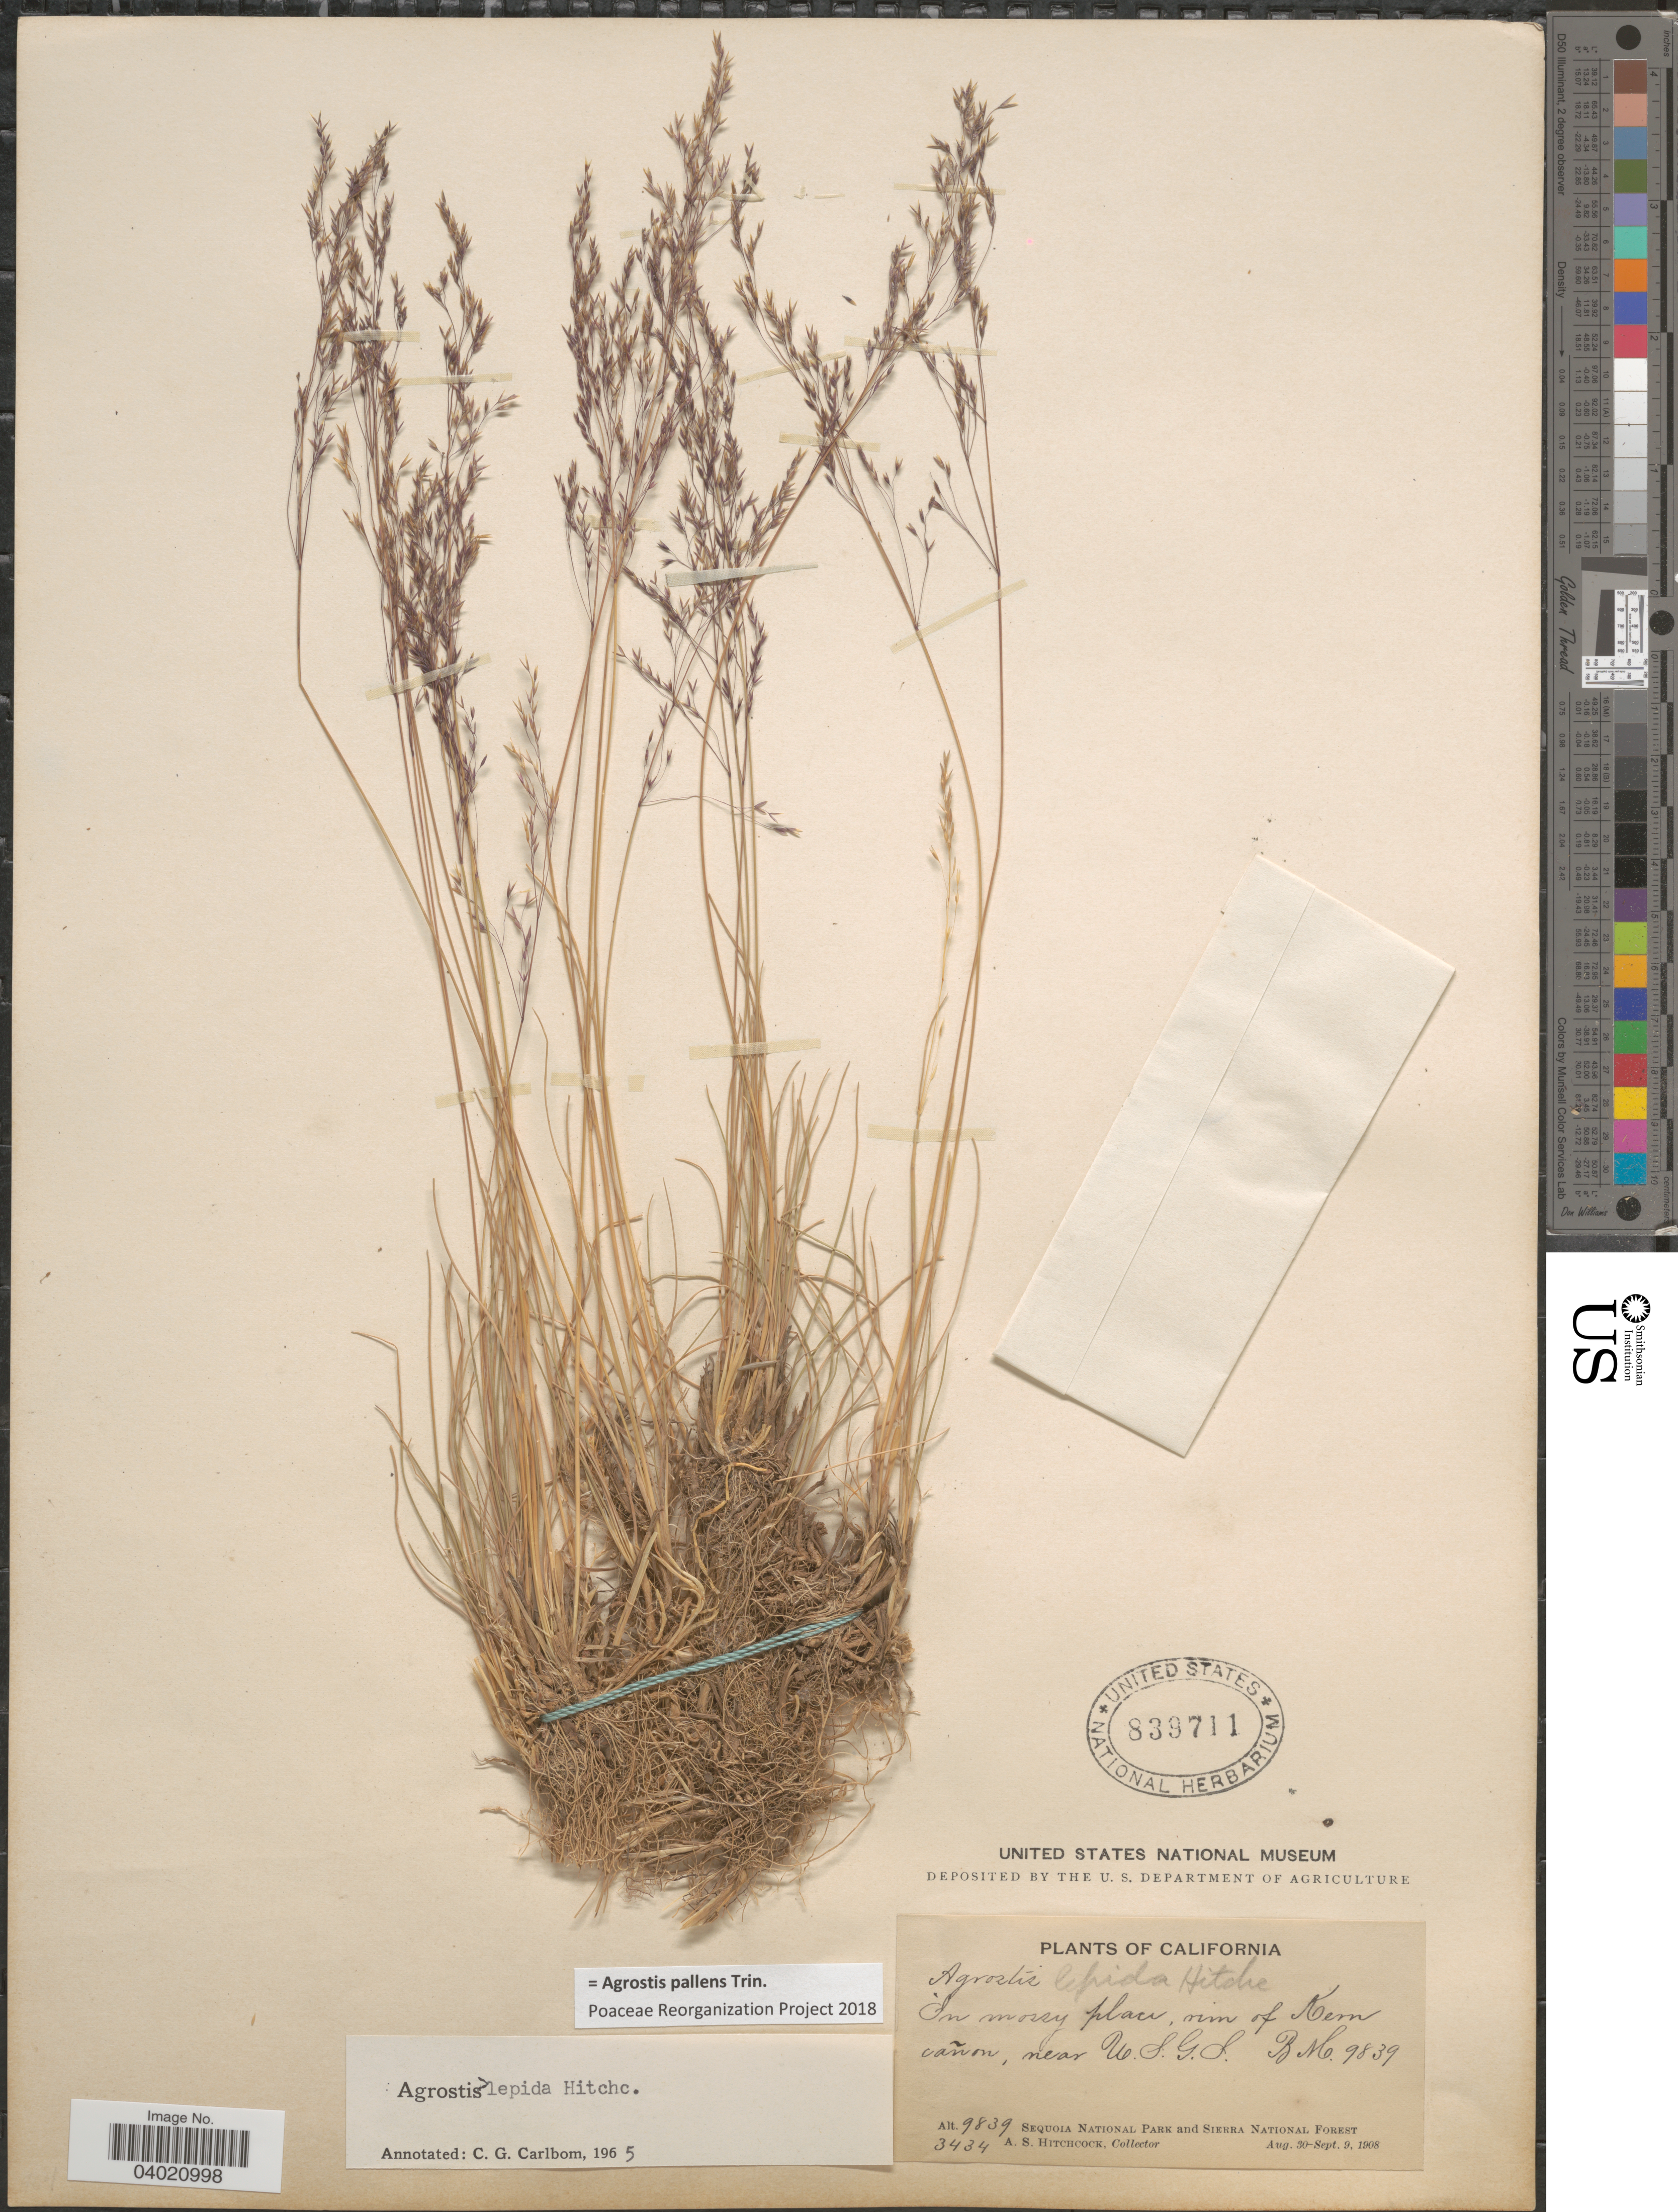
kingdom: Plantae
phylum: Tracheophyta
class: Liliopsida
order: Poales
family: Poaceae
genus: Agrostis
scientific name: Agrostis pallens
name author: Trin.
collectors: A. S. Hitchcock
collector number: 3434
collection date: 1908-08-30/1908-09-09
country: United States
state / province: California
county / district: Kern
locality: In mossy place, rim of Kern Cañon, near U.S.G.S. BM 9839. Sequoia National Park and Sierra National Forest.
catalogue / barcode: US 839711